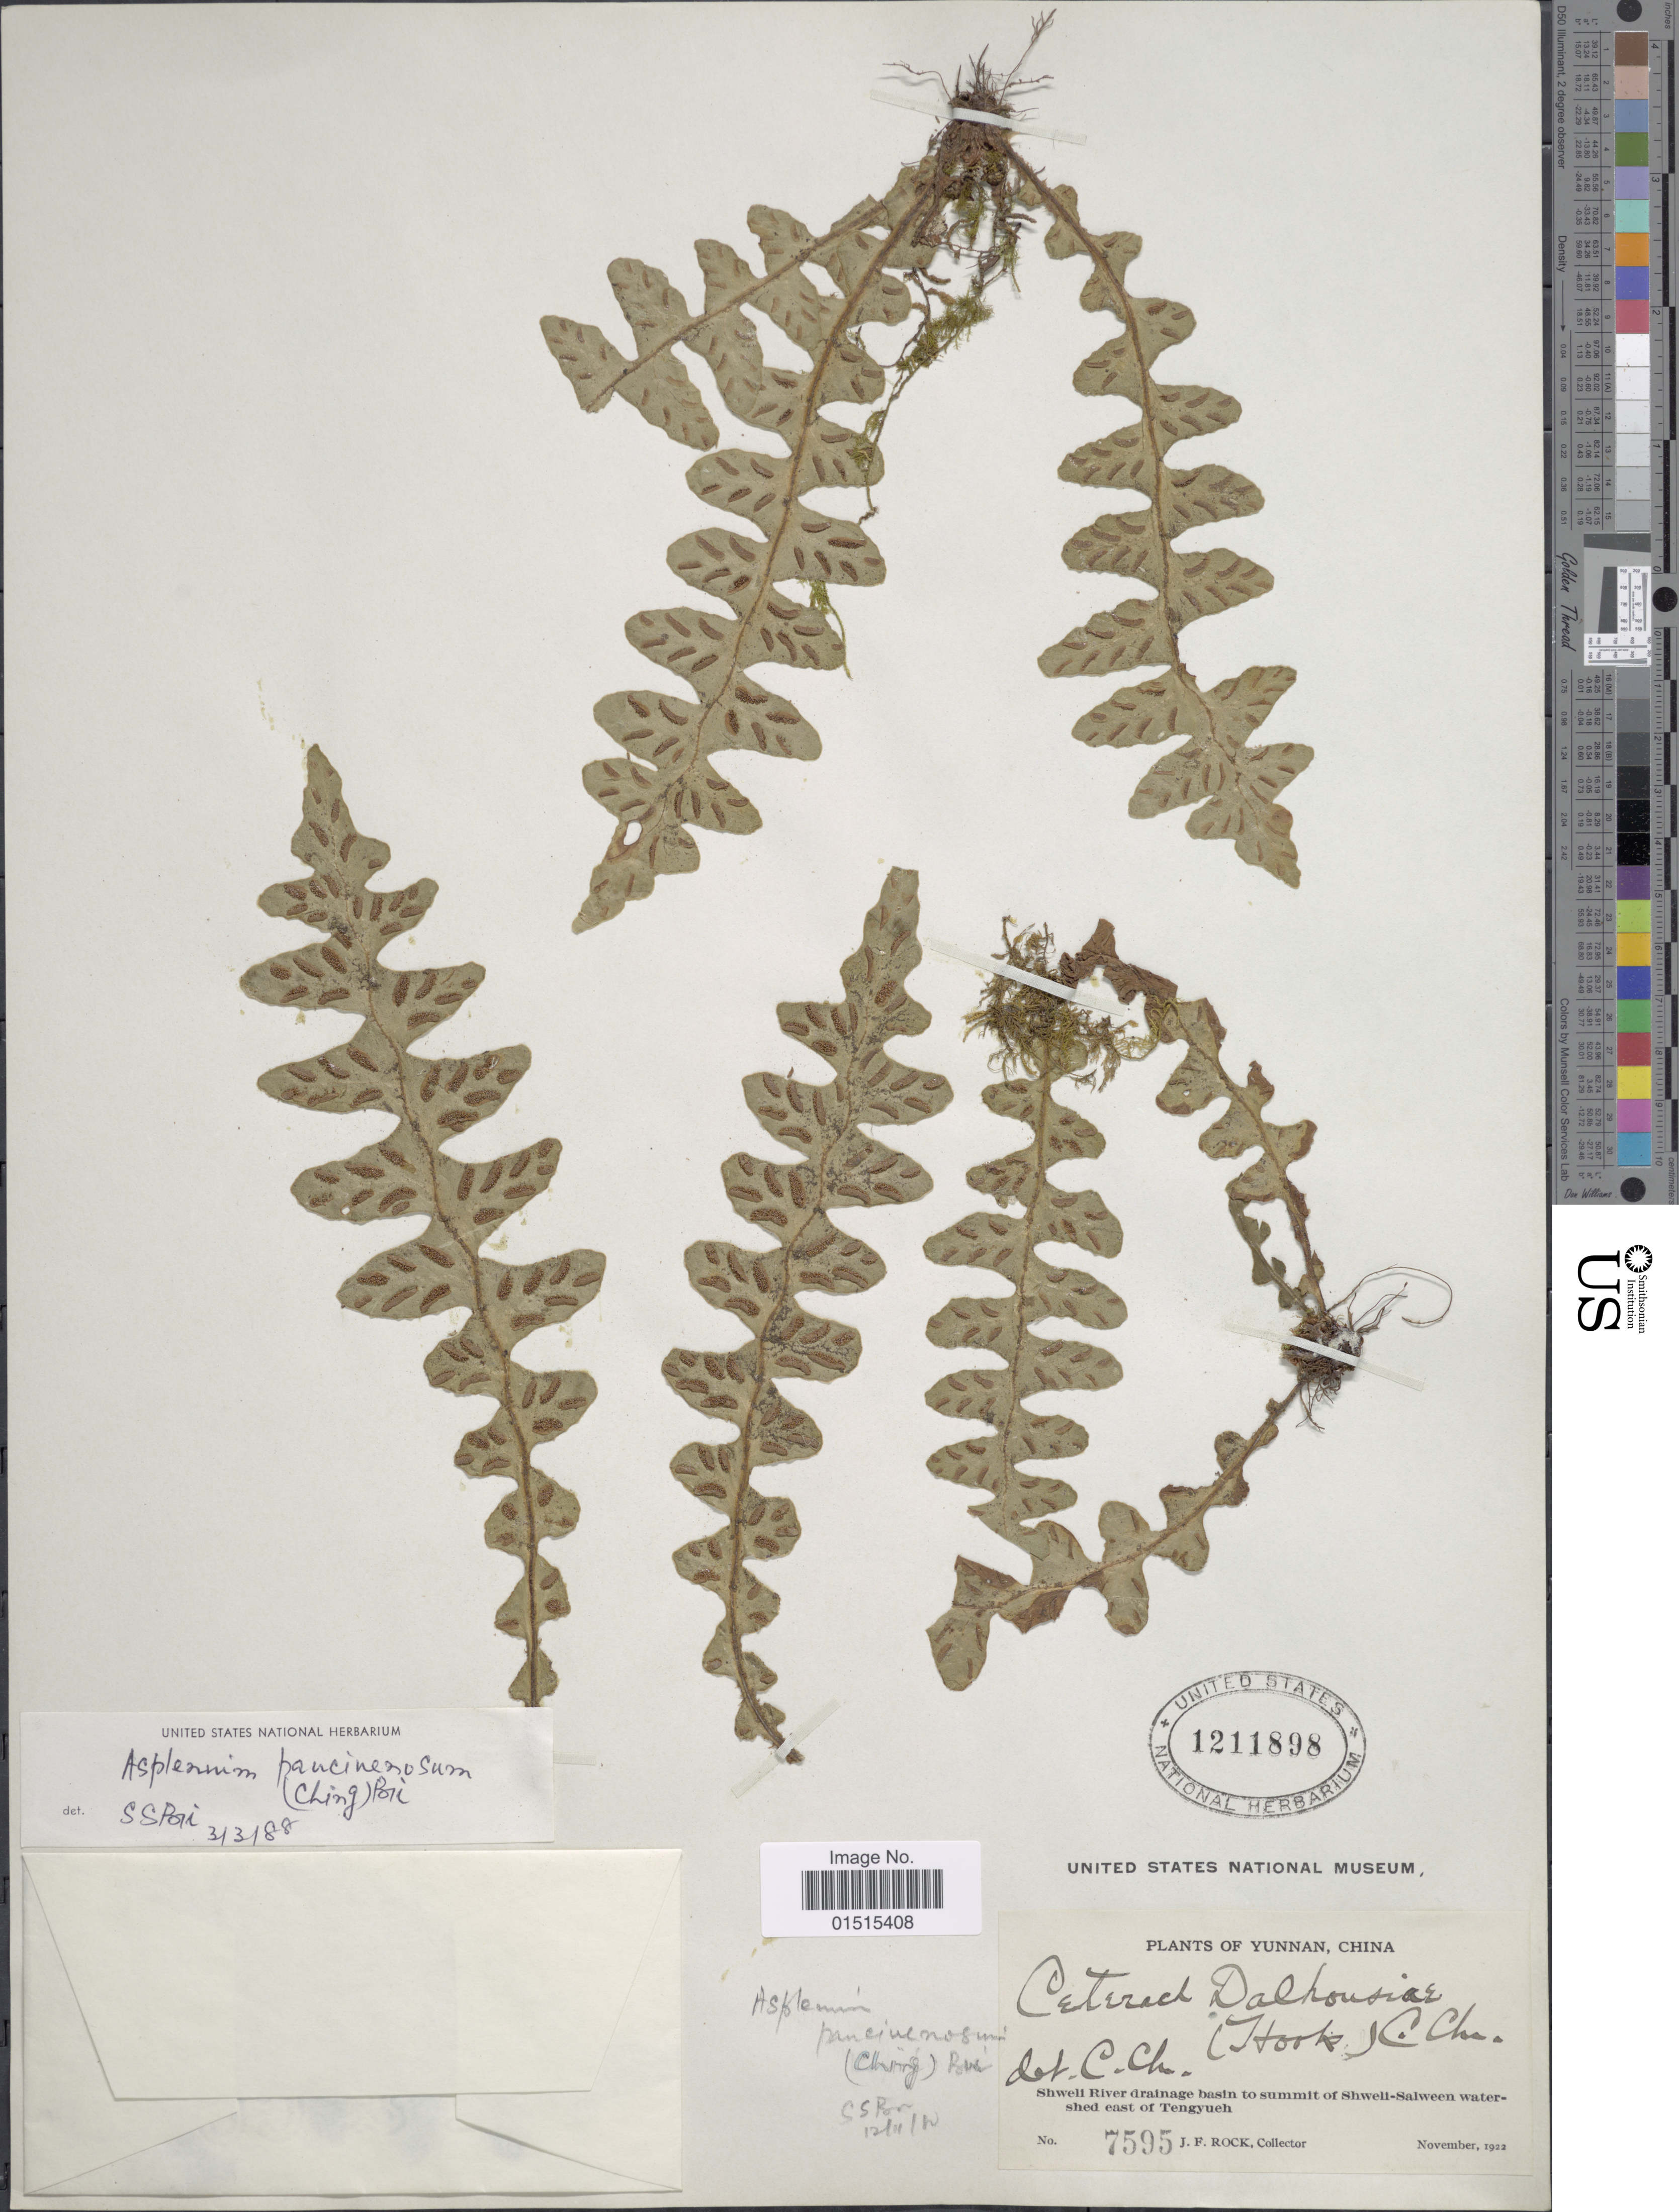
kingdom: Plantae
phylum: Tracheophyta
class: Polypodiopsida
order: Polypodiales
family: Aspleniaceae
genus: Asplenium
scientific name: Asplenium paucivenosum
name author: (Ching) Bir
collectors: J. Rock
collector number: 7595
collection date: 1922-11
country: China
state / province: Yunnan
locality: Shweli River drainage basin to summit of Shweli-Salween watershed of Tengyuch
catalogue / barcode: US 1211898